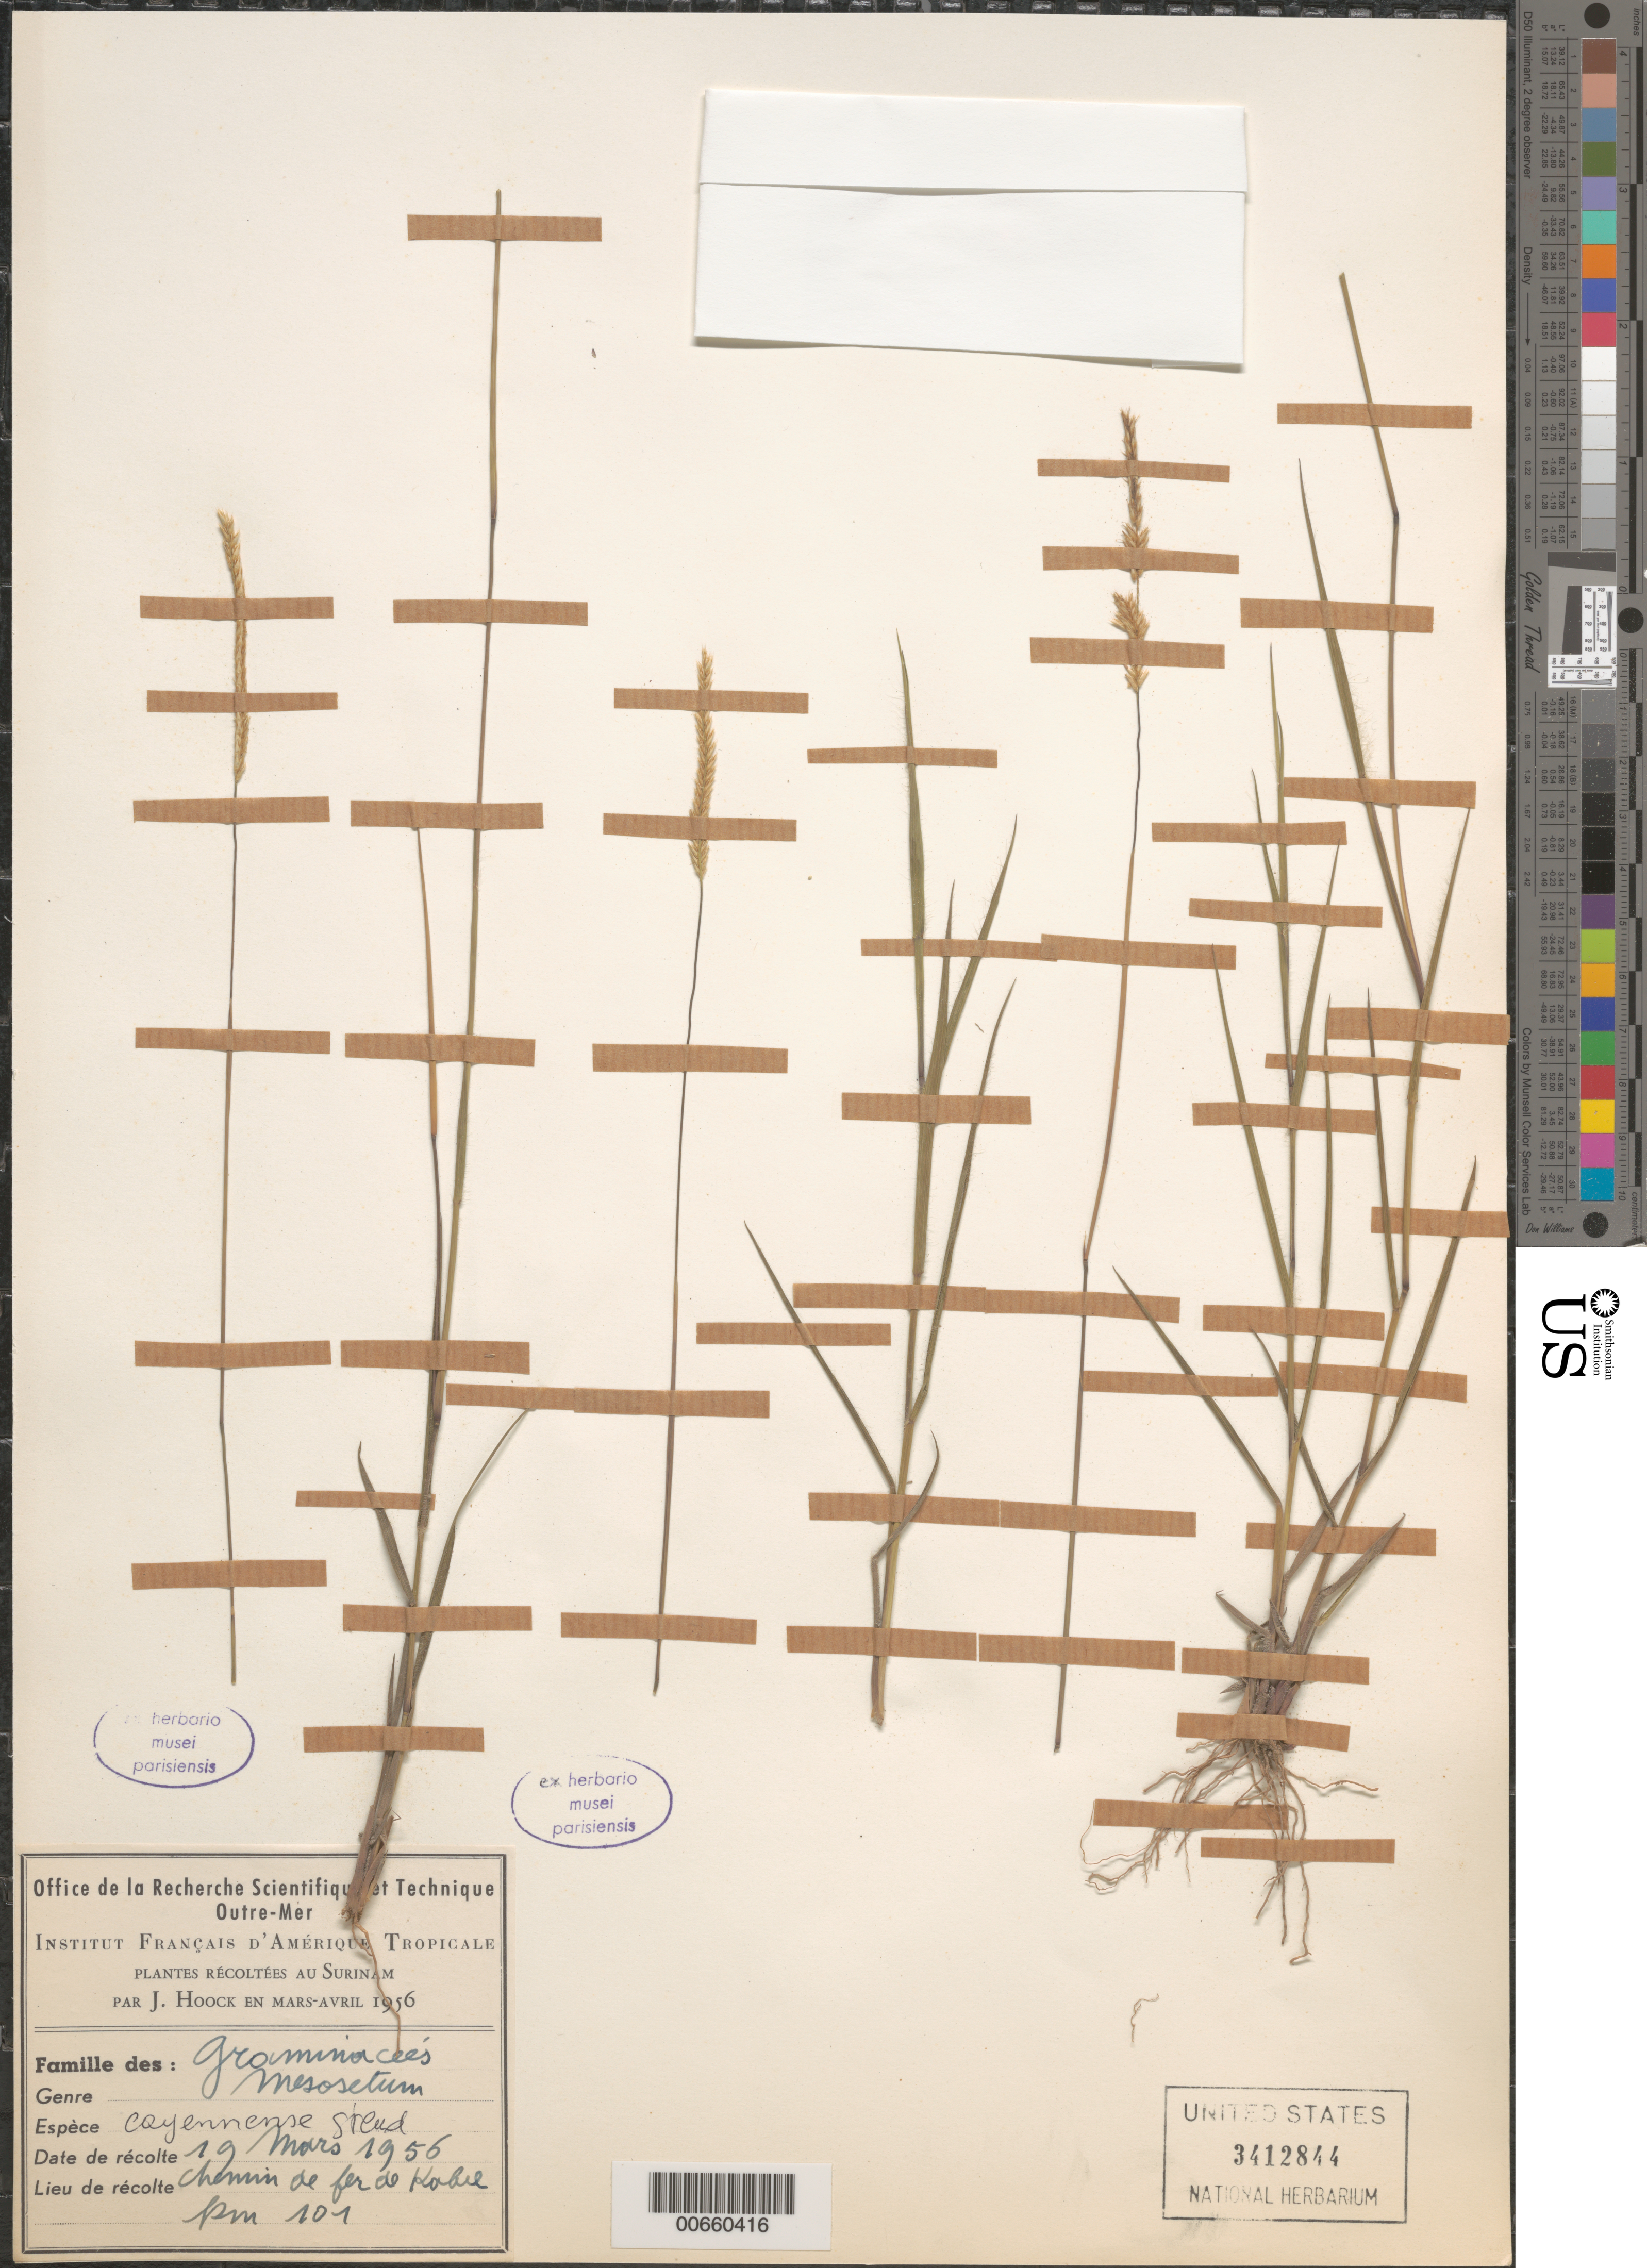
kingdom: Plantae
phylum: Tracheophyta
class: Liliopsida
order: Poales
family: Poaceae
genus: Mesosetum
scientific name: Mesosetum cayennense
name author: Steud.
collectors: J. Hoock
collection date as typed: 19-Mar-56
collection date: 1956-03-19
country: Suriname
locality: Chemin de fer de Kabel, km 101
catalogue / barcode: US 3412844